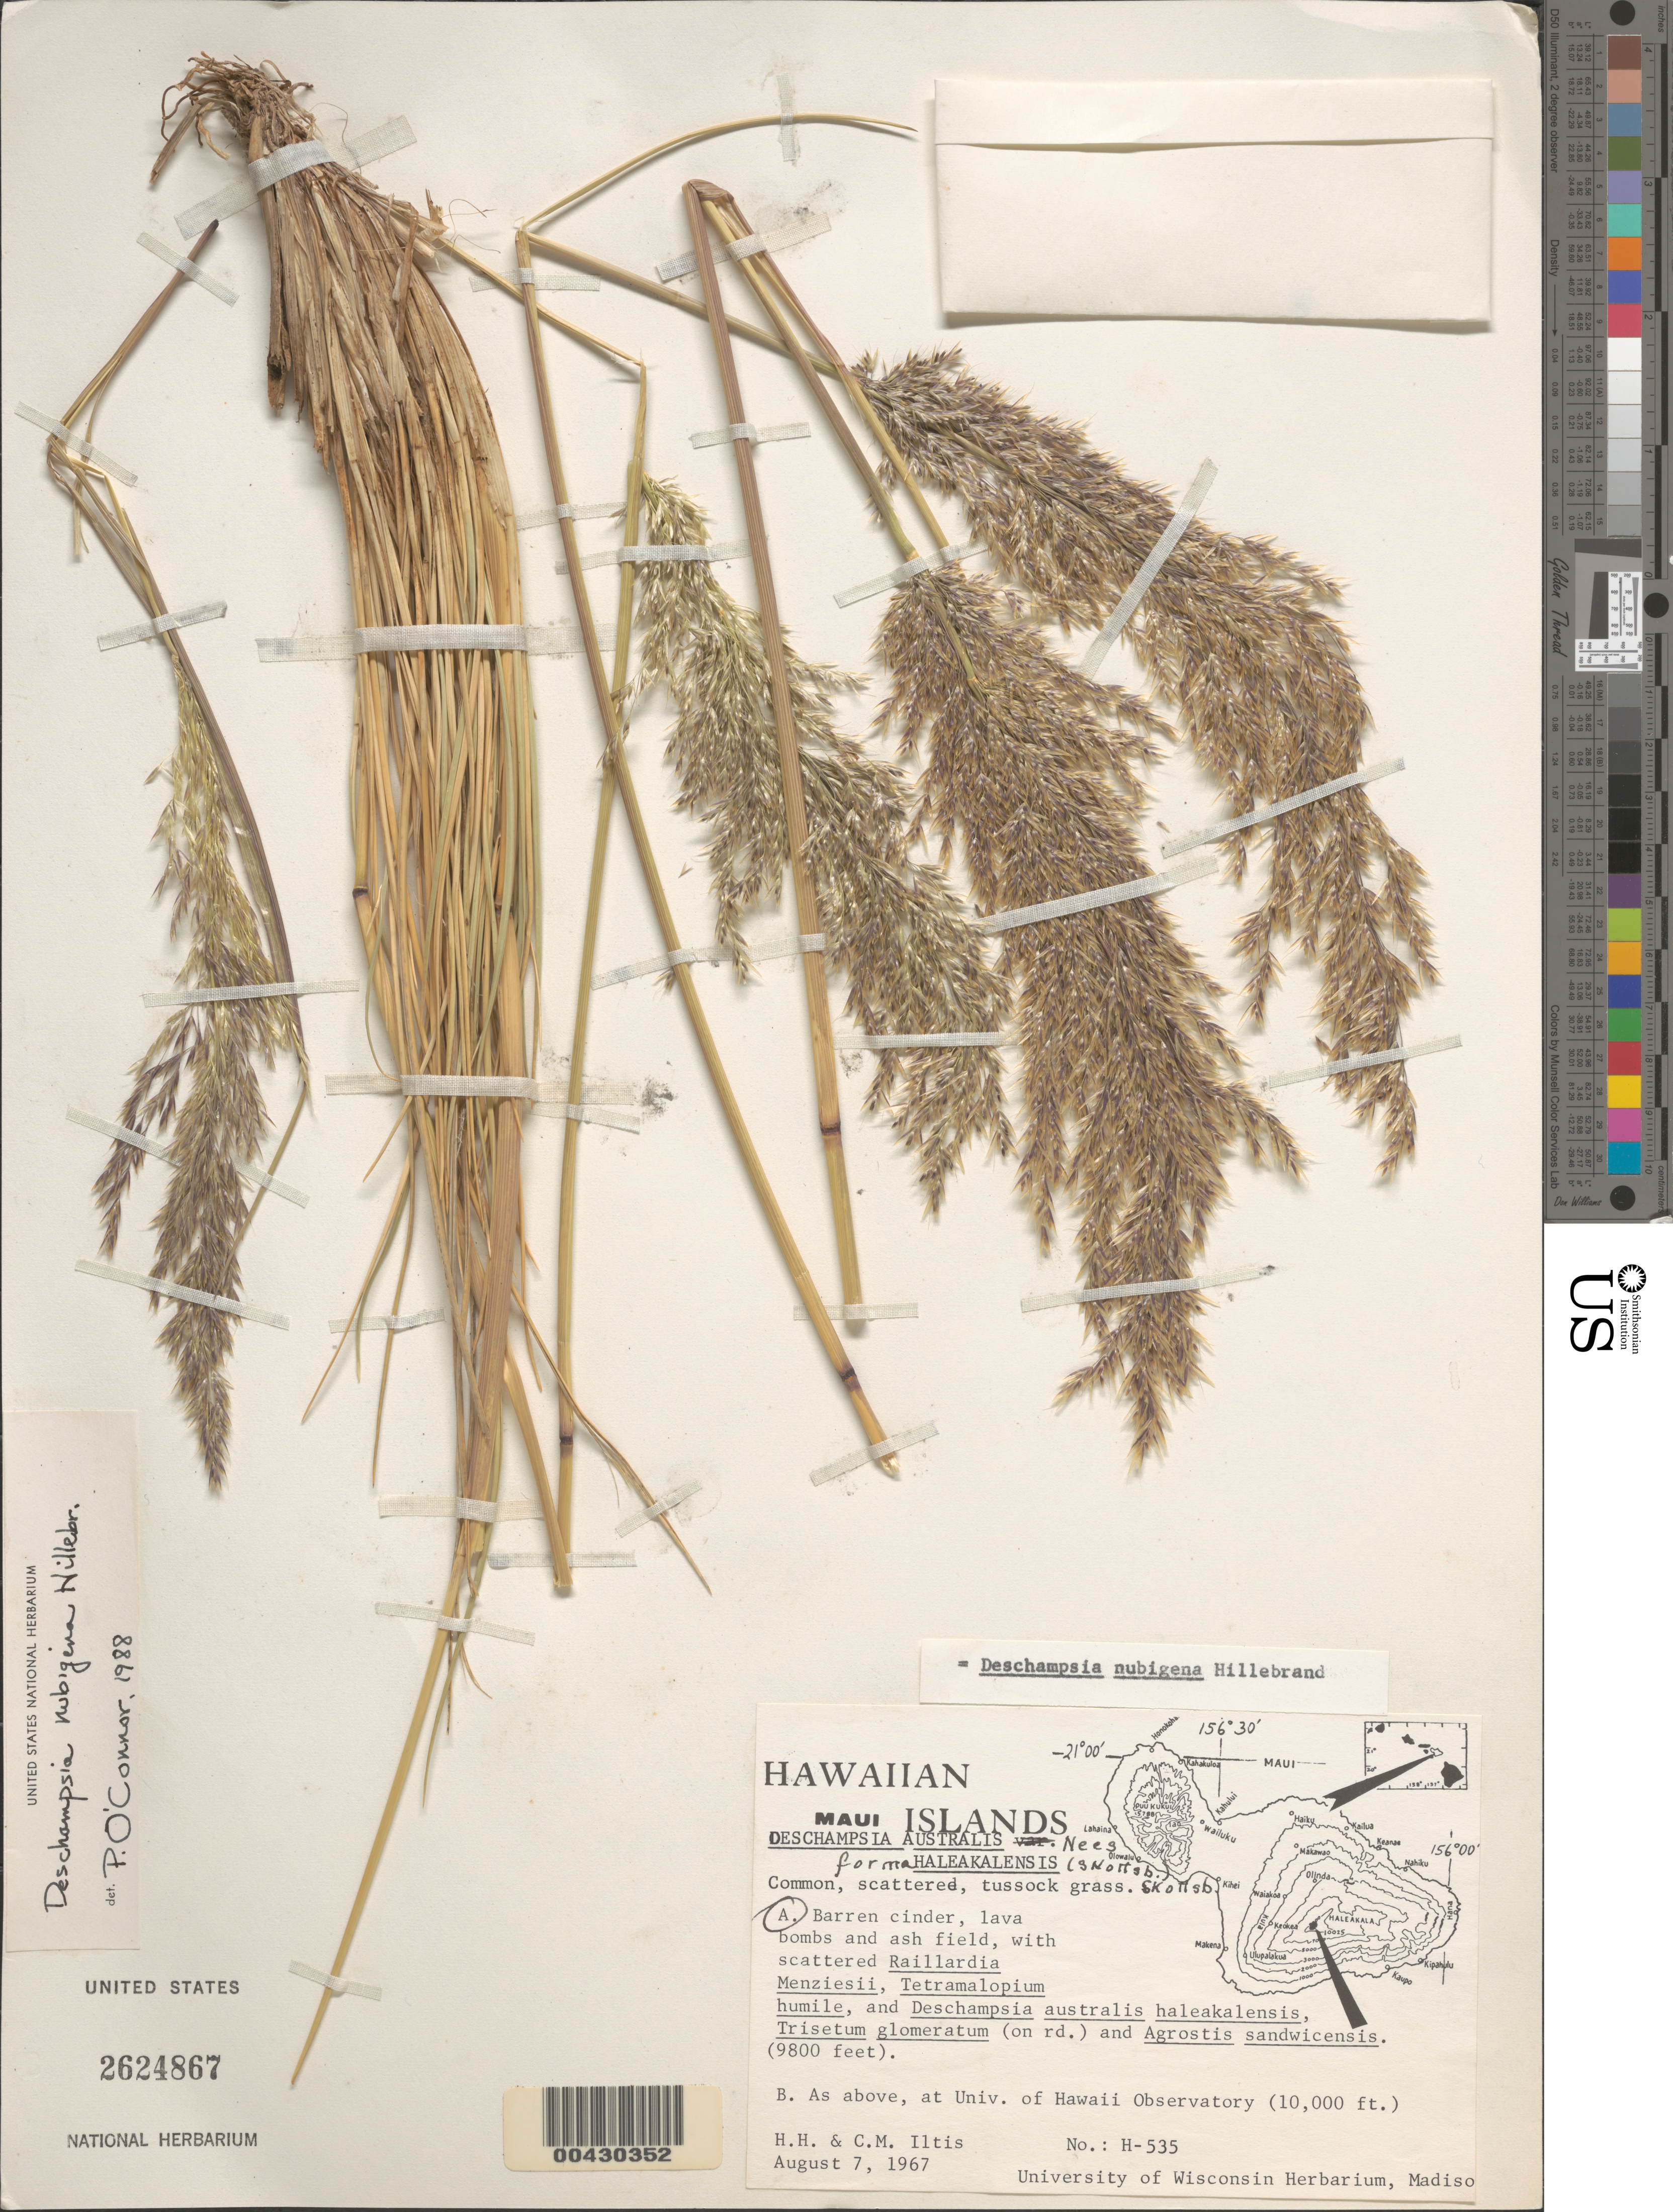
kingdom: Plantae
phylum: Tracheophyta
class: Liliopsida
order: Poales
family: Poaceae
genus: Deschampsia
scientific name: Deschampsia nubigena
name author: Hillebr.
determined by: O'Connor, P.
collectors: H. H. Iltis & C. M Iltis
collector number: H-535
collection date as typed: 7 Aug 1967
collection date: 1967-08-07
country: United States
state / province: Hawaii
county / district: Maui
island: Maui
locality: at University of Hawaii Observatory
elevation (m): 3048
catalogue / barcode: US 2624867